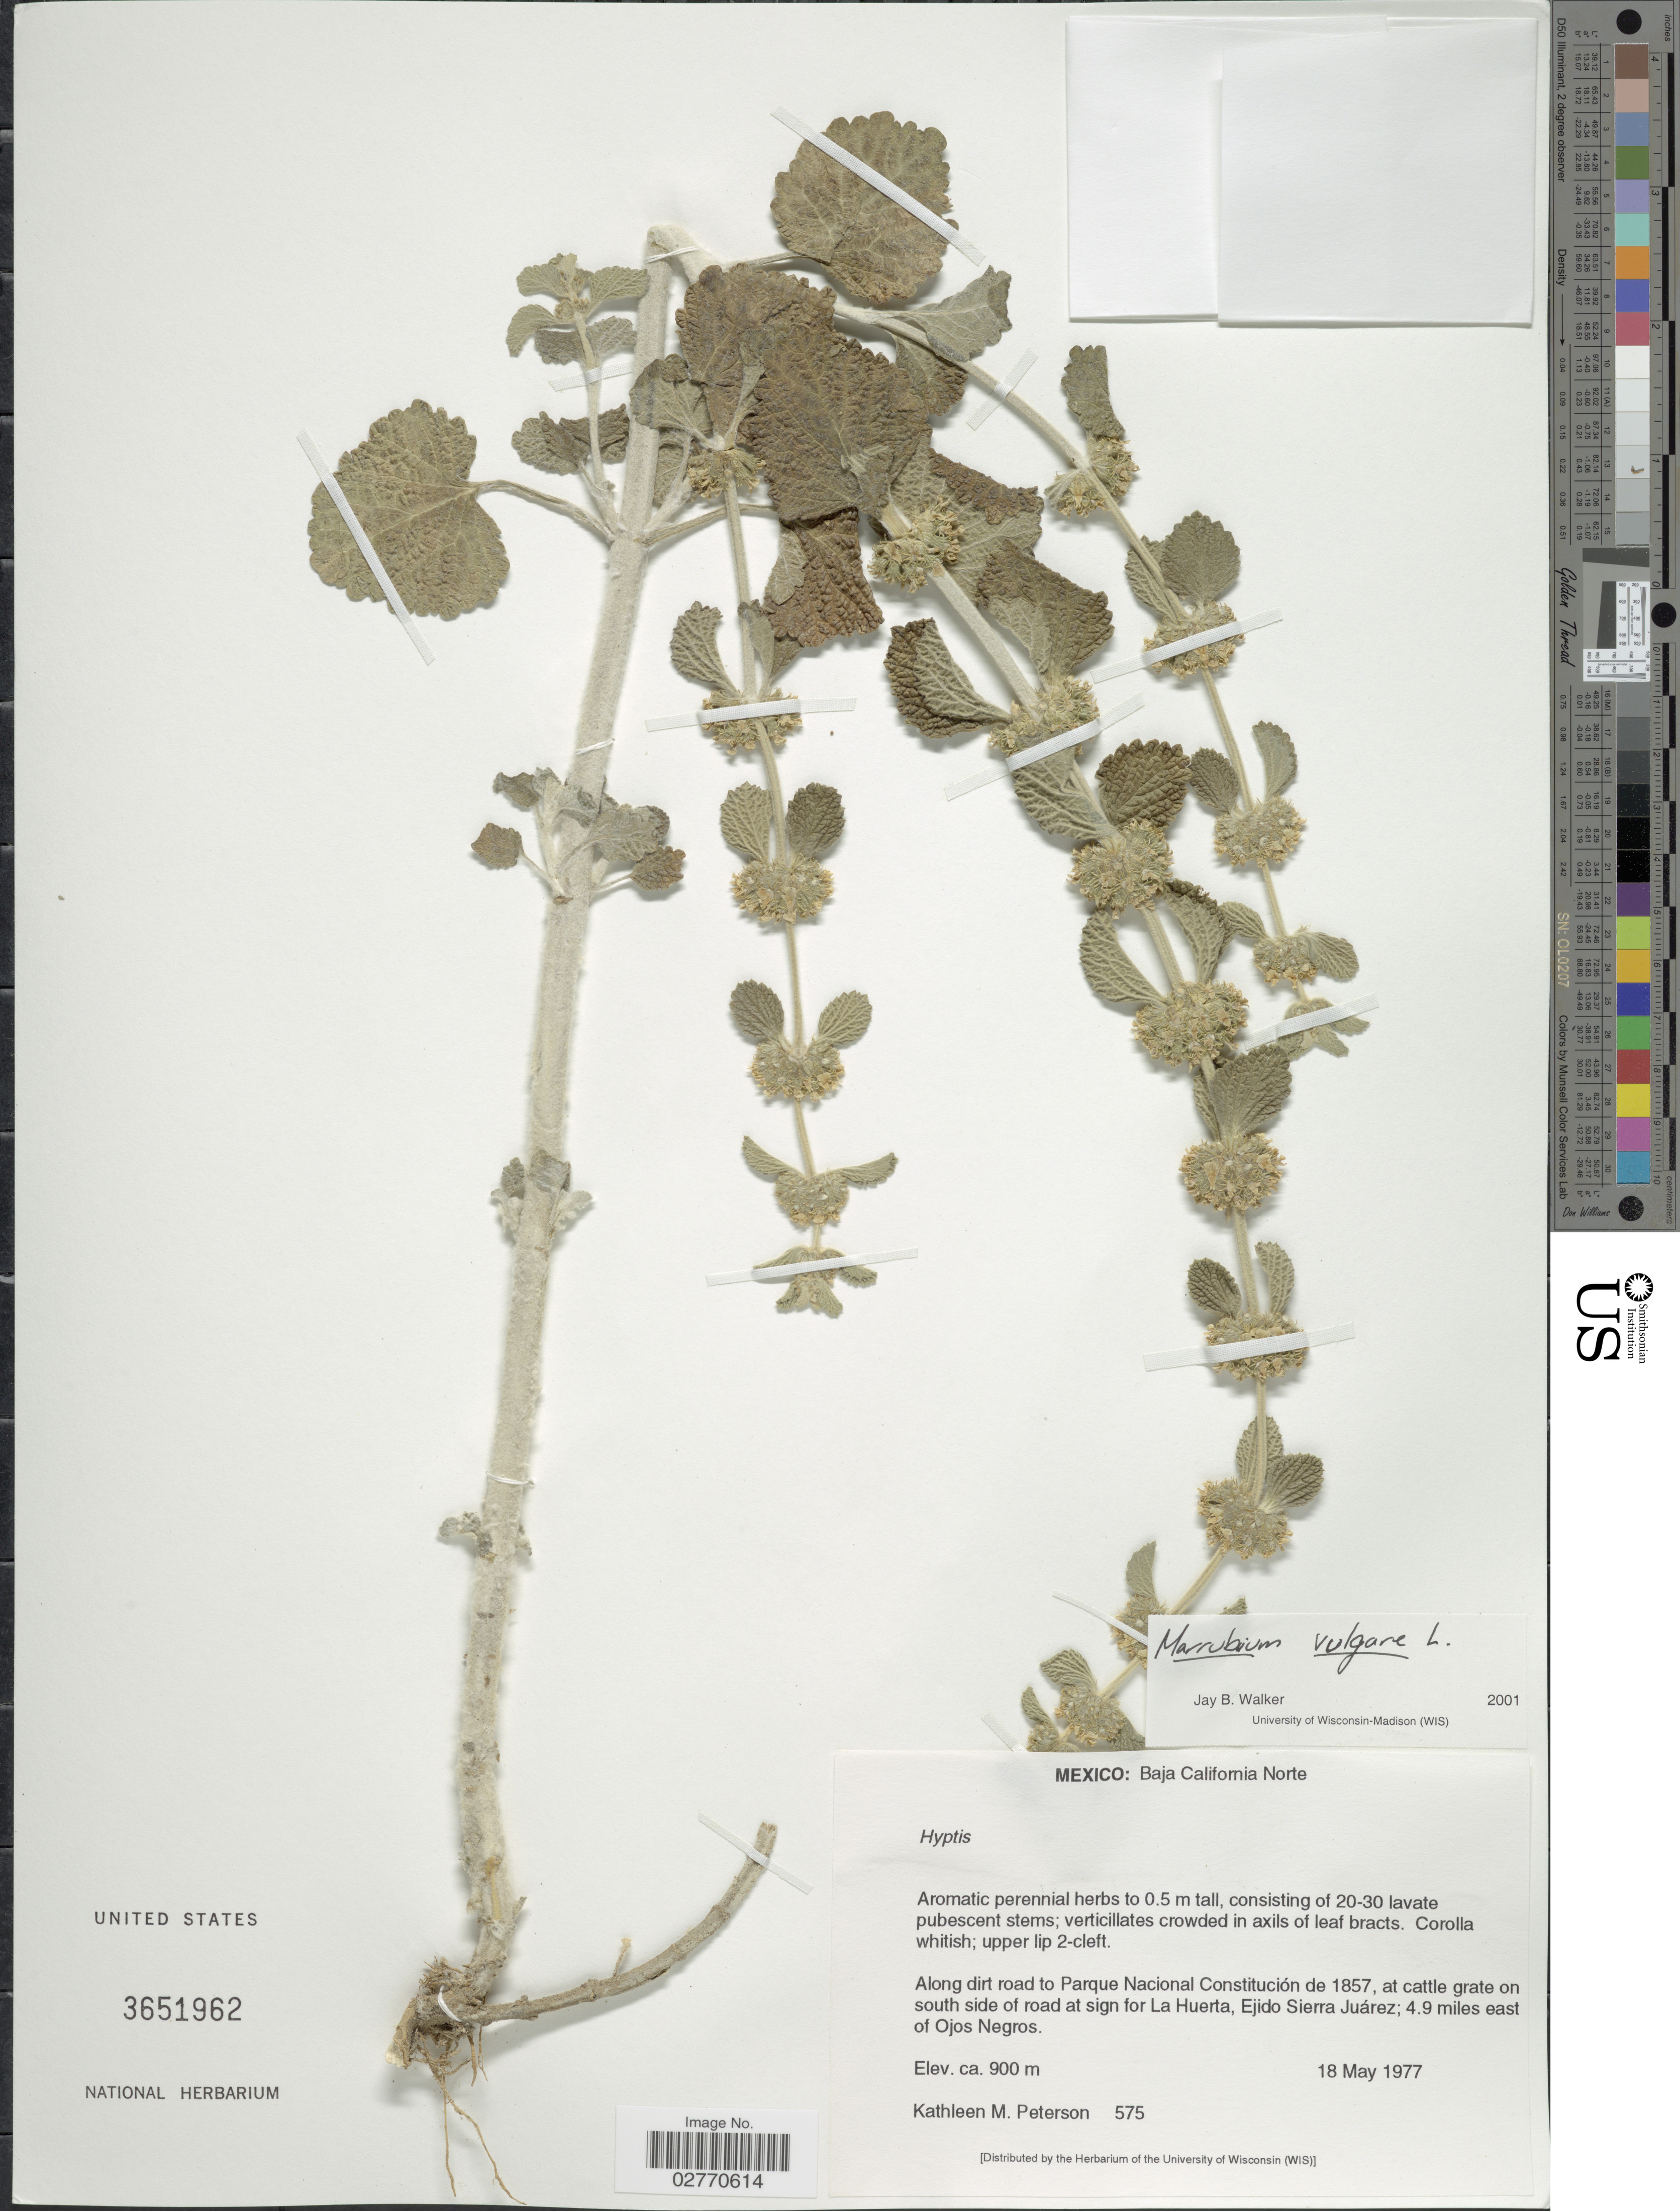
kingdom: Plantae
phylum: Tracheophyta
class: Magnoliopsida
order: Lamiales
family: Lamiaceae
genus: Marrubium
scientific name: Marrubium vulgare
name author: L.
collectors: K. Peterson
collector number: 575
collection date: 1977-05-18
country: Mexico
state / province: Baja California Norte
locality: Along dirt road to Parque Nacional Constitución de 1857, at cattle grate on south side of road at sign for La Huerta, Ejido Sierra Juárez; 4.9 miles east of Ojos Negros.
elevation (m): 900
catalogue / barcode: US 3651962